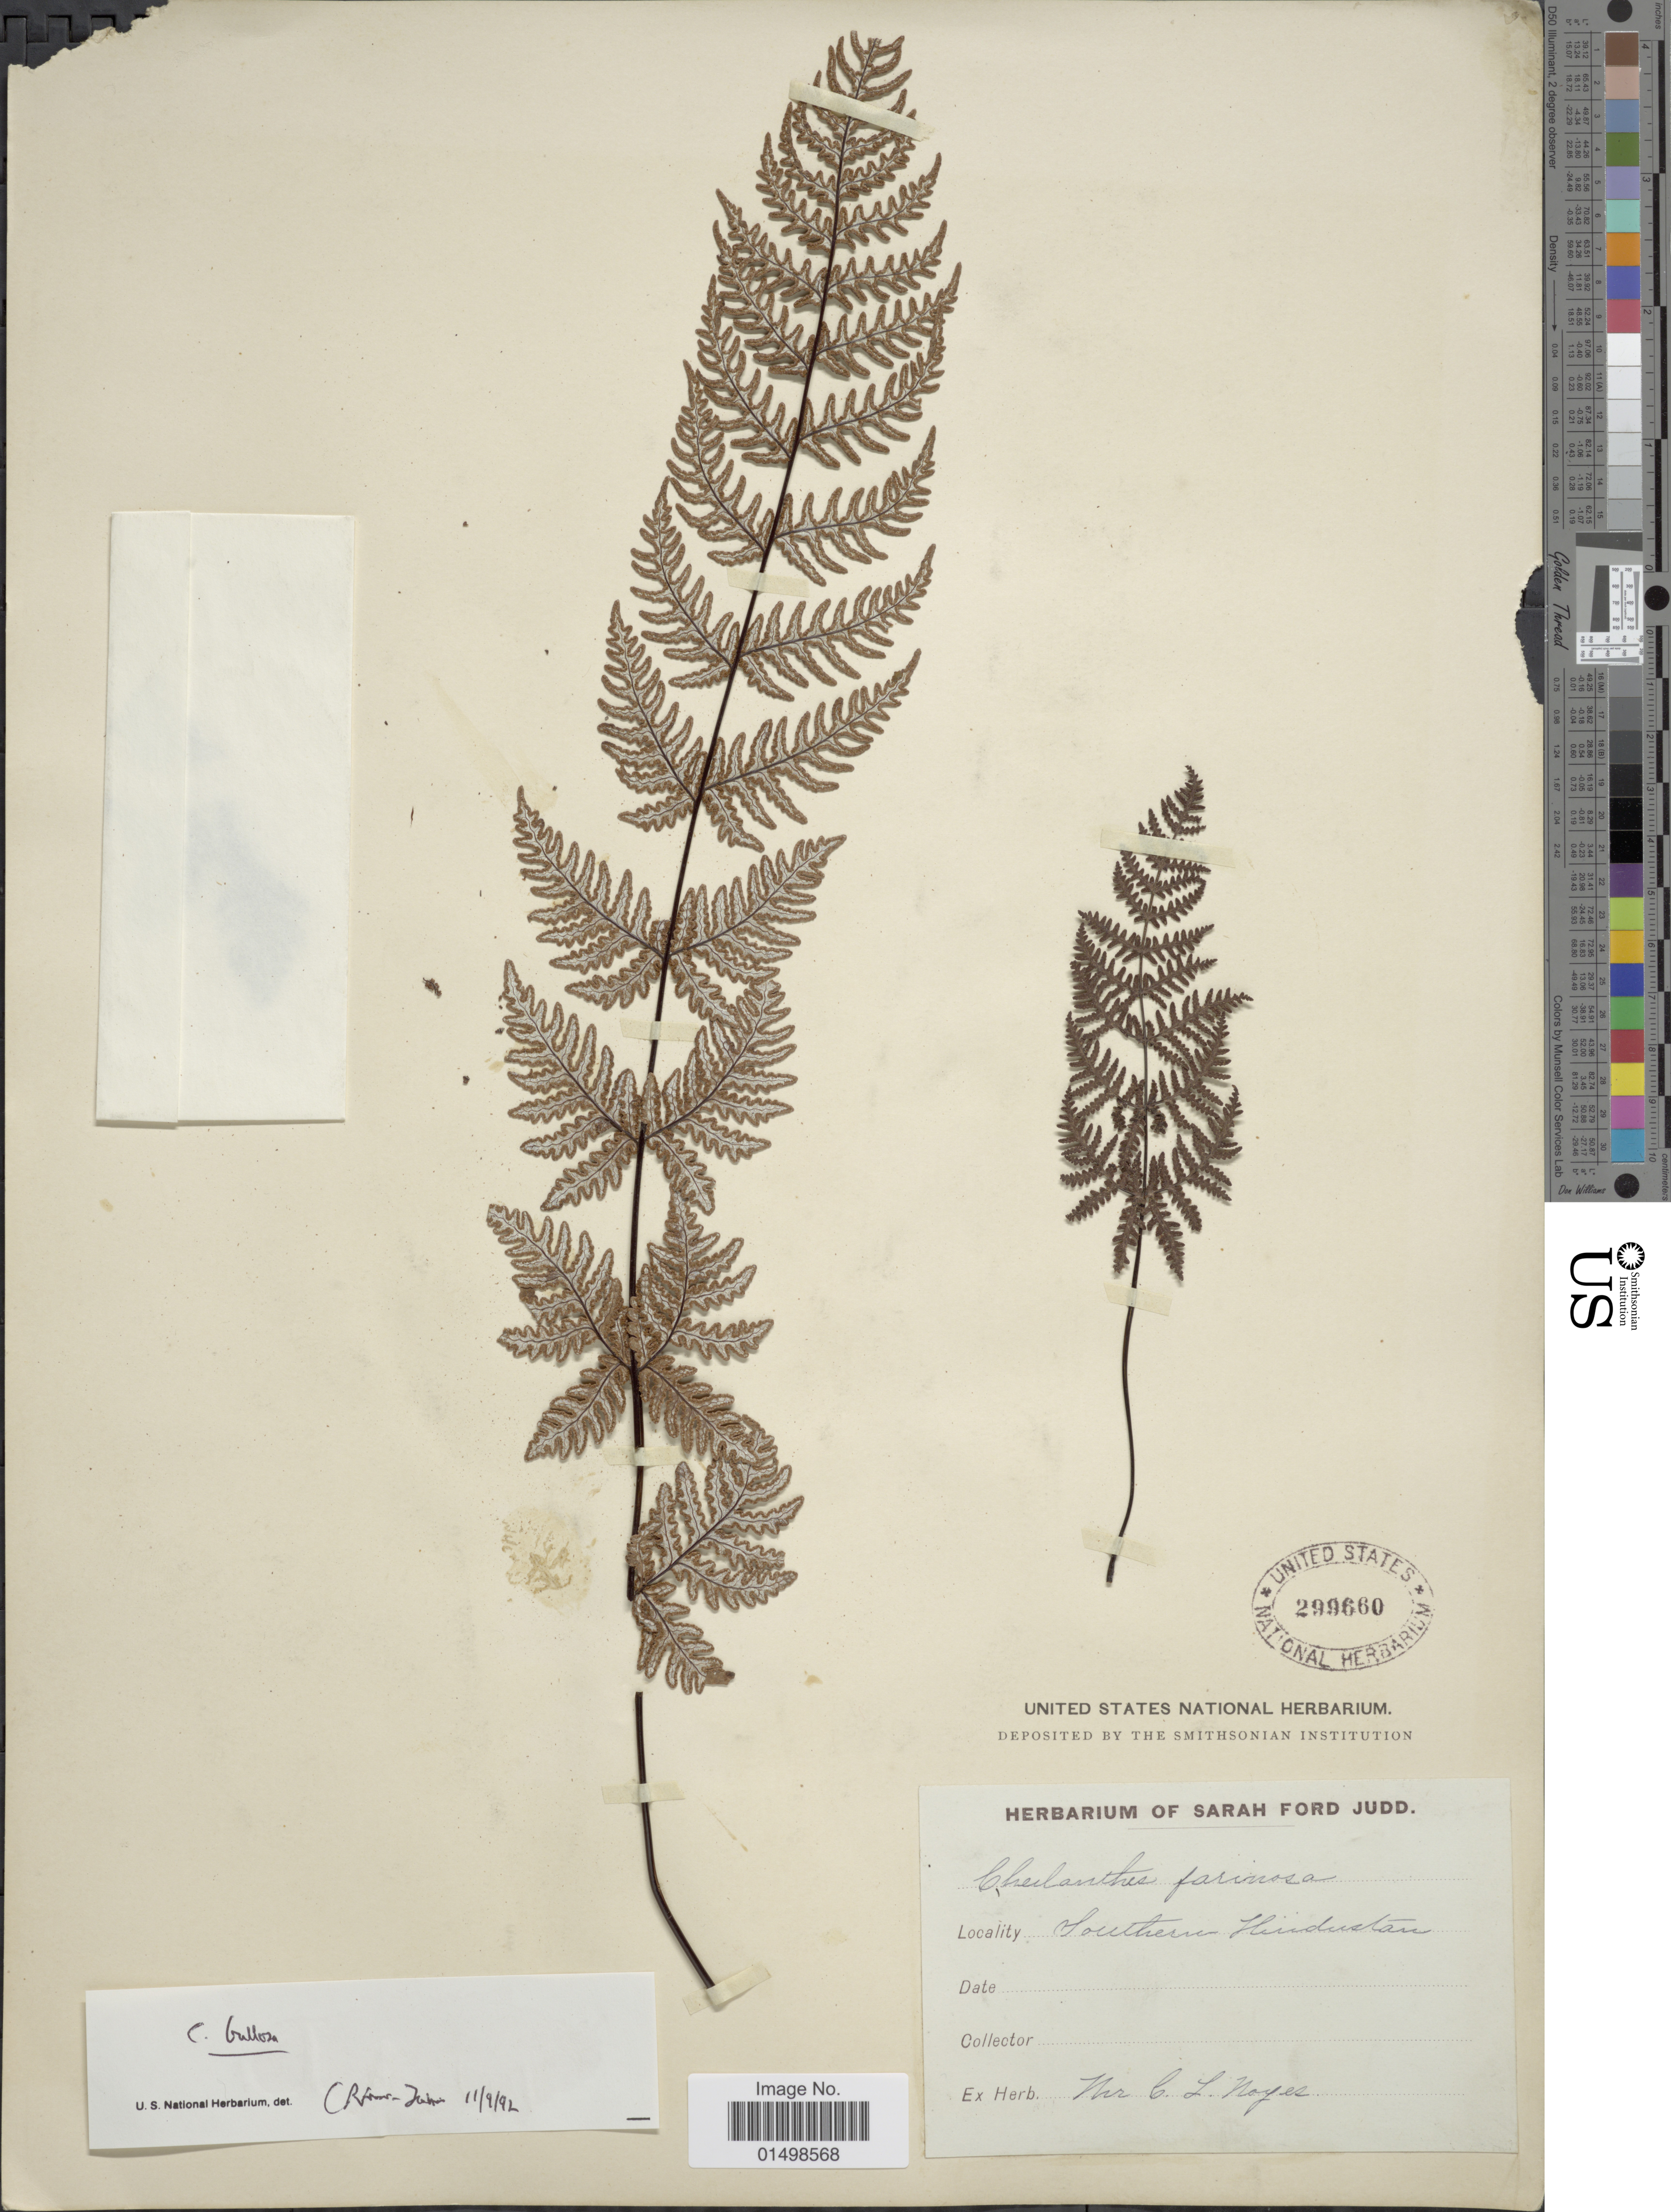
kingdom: Plantae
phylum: Tracheophyta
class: Polypodiopsida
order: Polypodiales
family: Pteridaceae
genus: Aleuritopteris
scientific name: Aleuritopteris farinosa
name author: (Forssk.) Fée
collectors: ex herb. C. L. Noyes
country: India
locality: Southern Hindustan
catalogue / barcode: US 299660